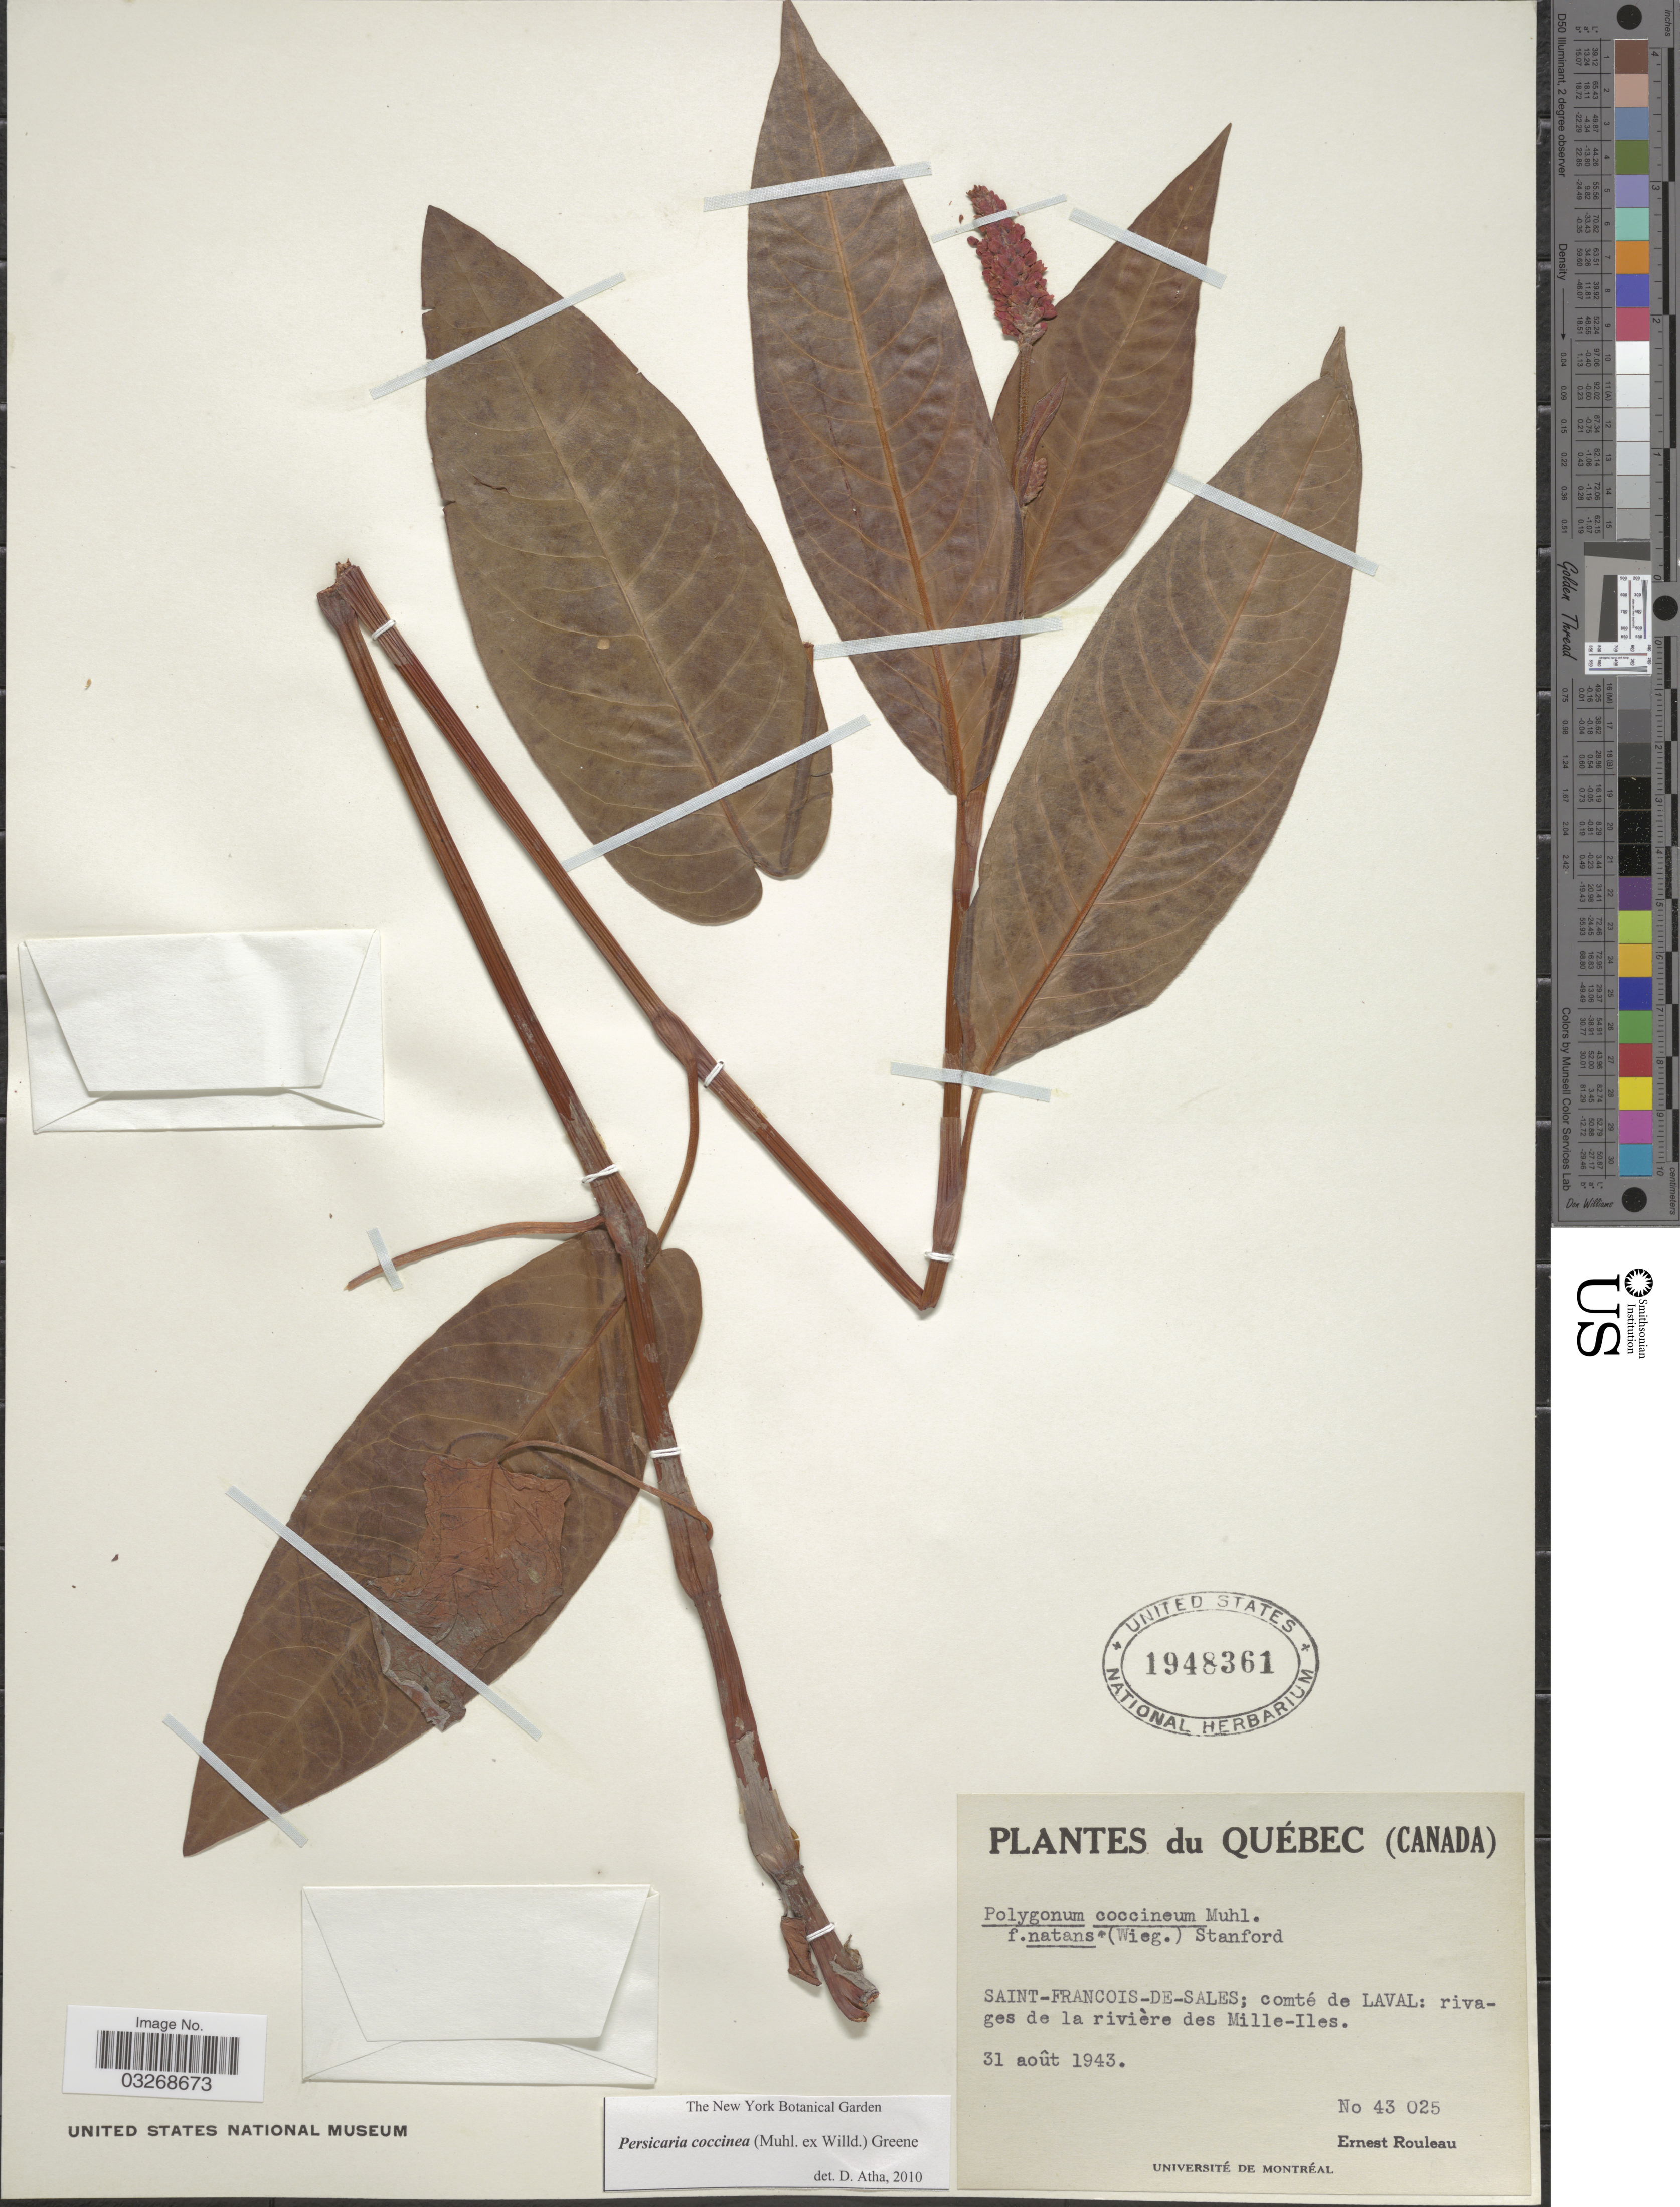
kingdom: Plantae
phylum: Tracheophyta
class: Magnoliopsida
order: Caryophyllales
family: Polygonaceae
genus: Persicaria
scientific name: Persicaria coccinea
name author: (Muhl. ex Willd.) Greene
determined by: Atha, D. E.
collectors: E. Rouleau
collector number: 43025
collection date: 1943-08-31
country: Canada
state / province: Quebec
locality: Saint-Francois-De-Sales; comté de Laval: rivages de la rivière des Mille-Iles.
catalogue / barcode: US 1948361